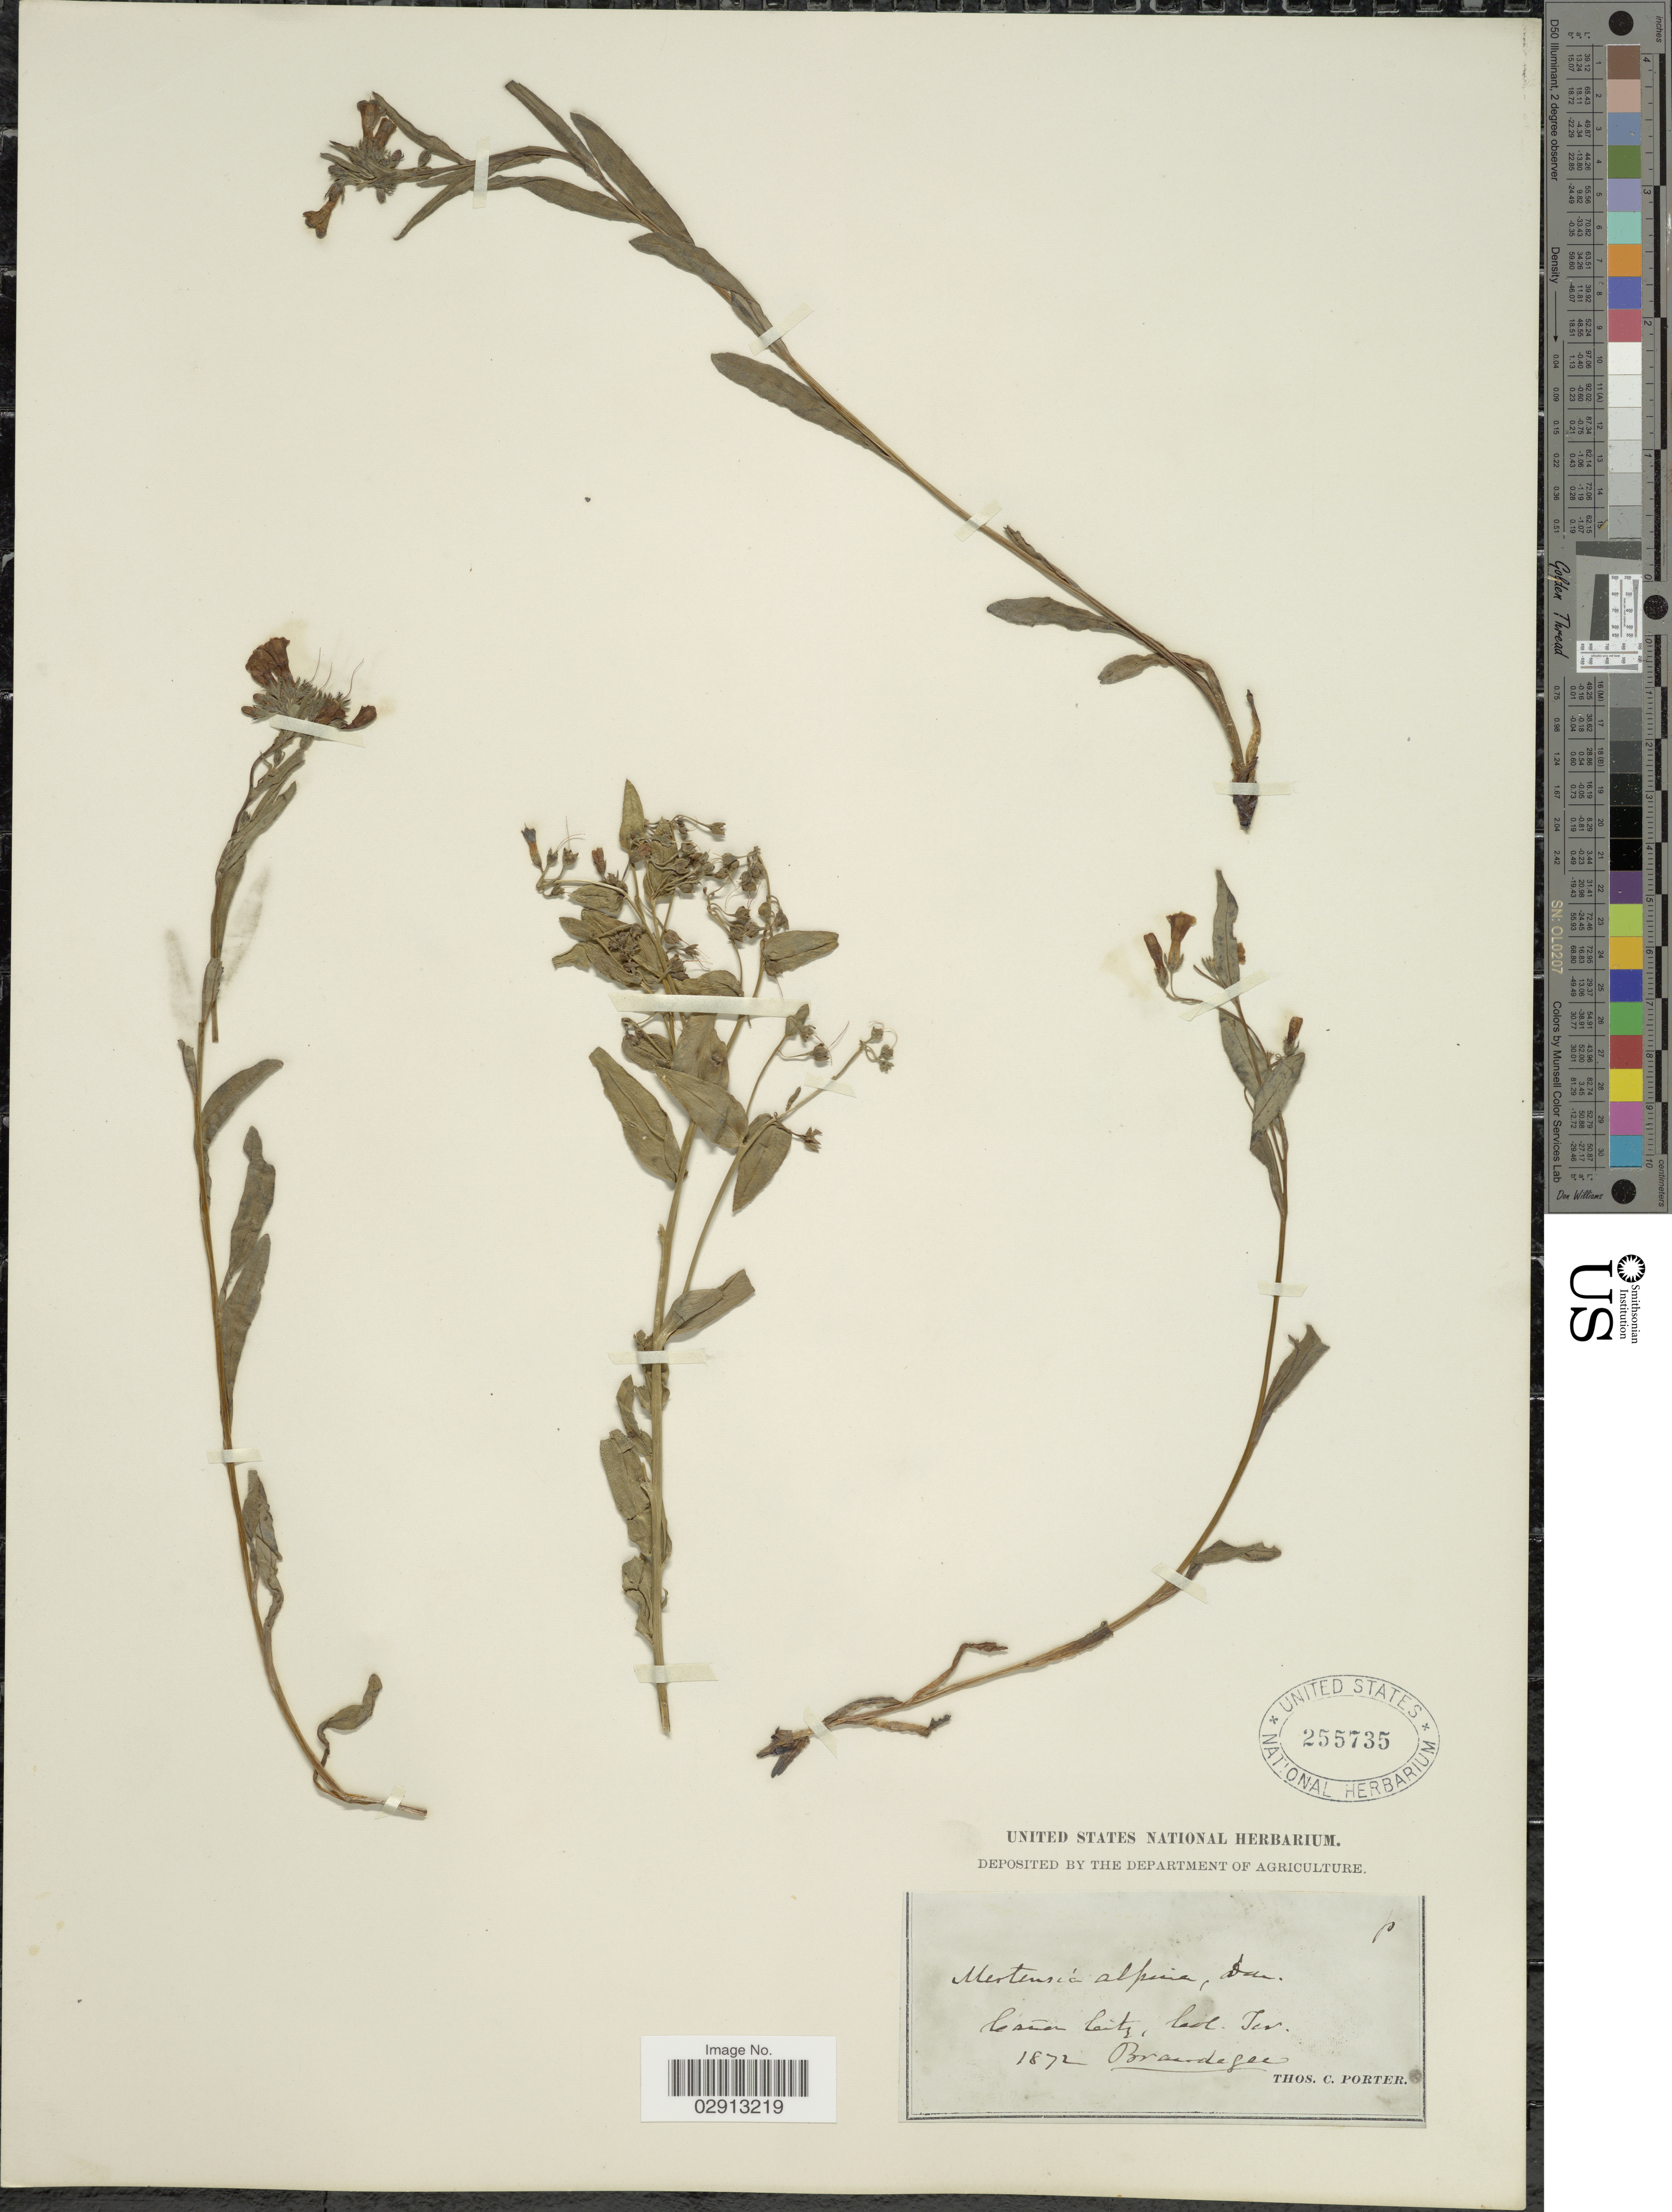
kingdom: Plantae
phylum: Tracheophyta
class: Magnoliopsida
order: Boraginales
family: Boraginaceae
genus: Mertensia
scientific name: Mertensia viridis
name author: (A. Nelson) A. Nelson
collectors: -- Brandegee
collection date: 1872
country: United States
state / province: Colorado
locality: Cañon City, Col. Ter.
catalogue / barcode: US 255735